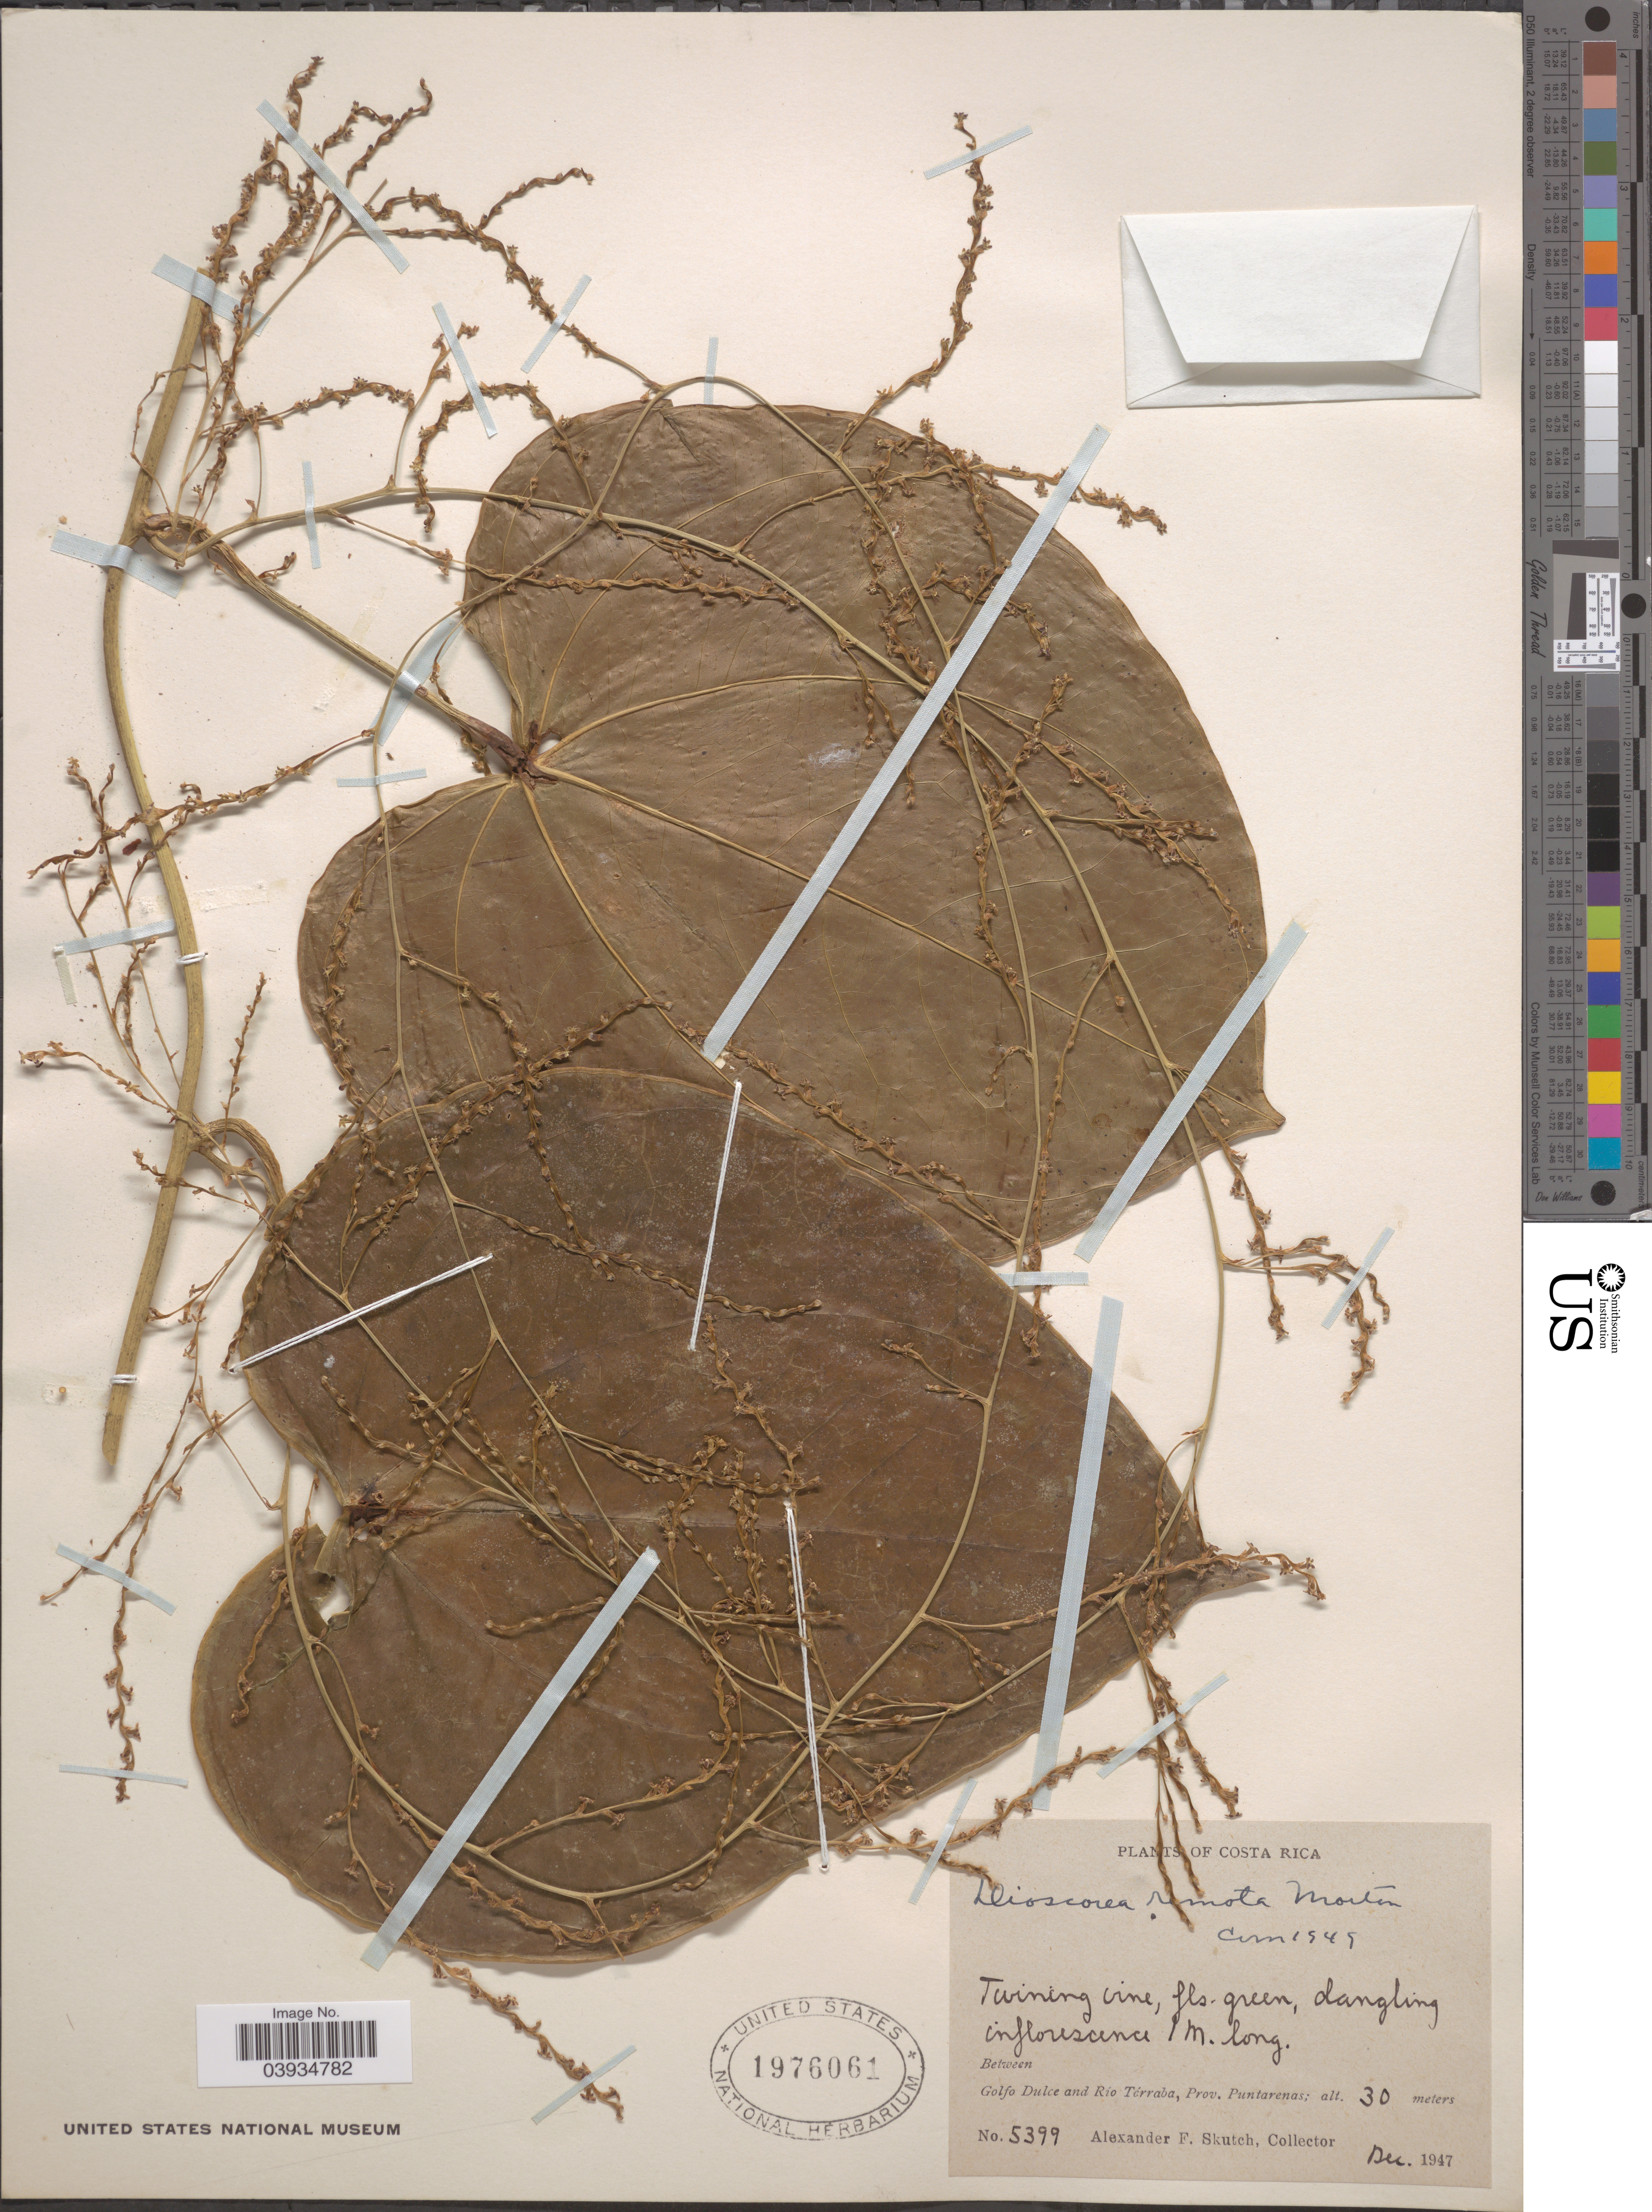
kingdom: Plantae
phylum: Tracheophyta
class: Liliopsida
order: Dioscoreales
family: Dioscoreaceae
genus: Dioscorea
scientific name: Dioscorea remota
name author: C.V. Morton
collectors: A. F. Skutch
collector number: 5399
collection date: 1947-12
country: Costa Rica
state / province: Puntarenas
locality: Between Golfo Dulce and Río Térraba.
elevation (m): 30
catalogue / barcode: US 1976061